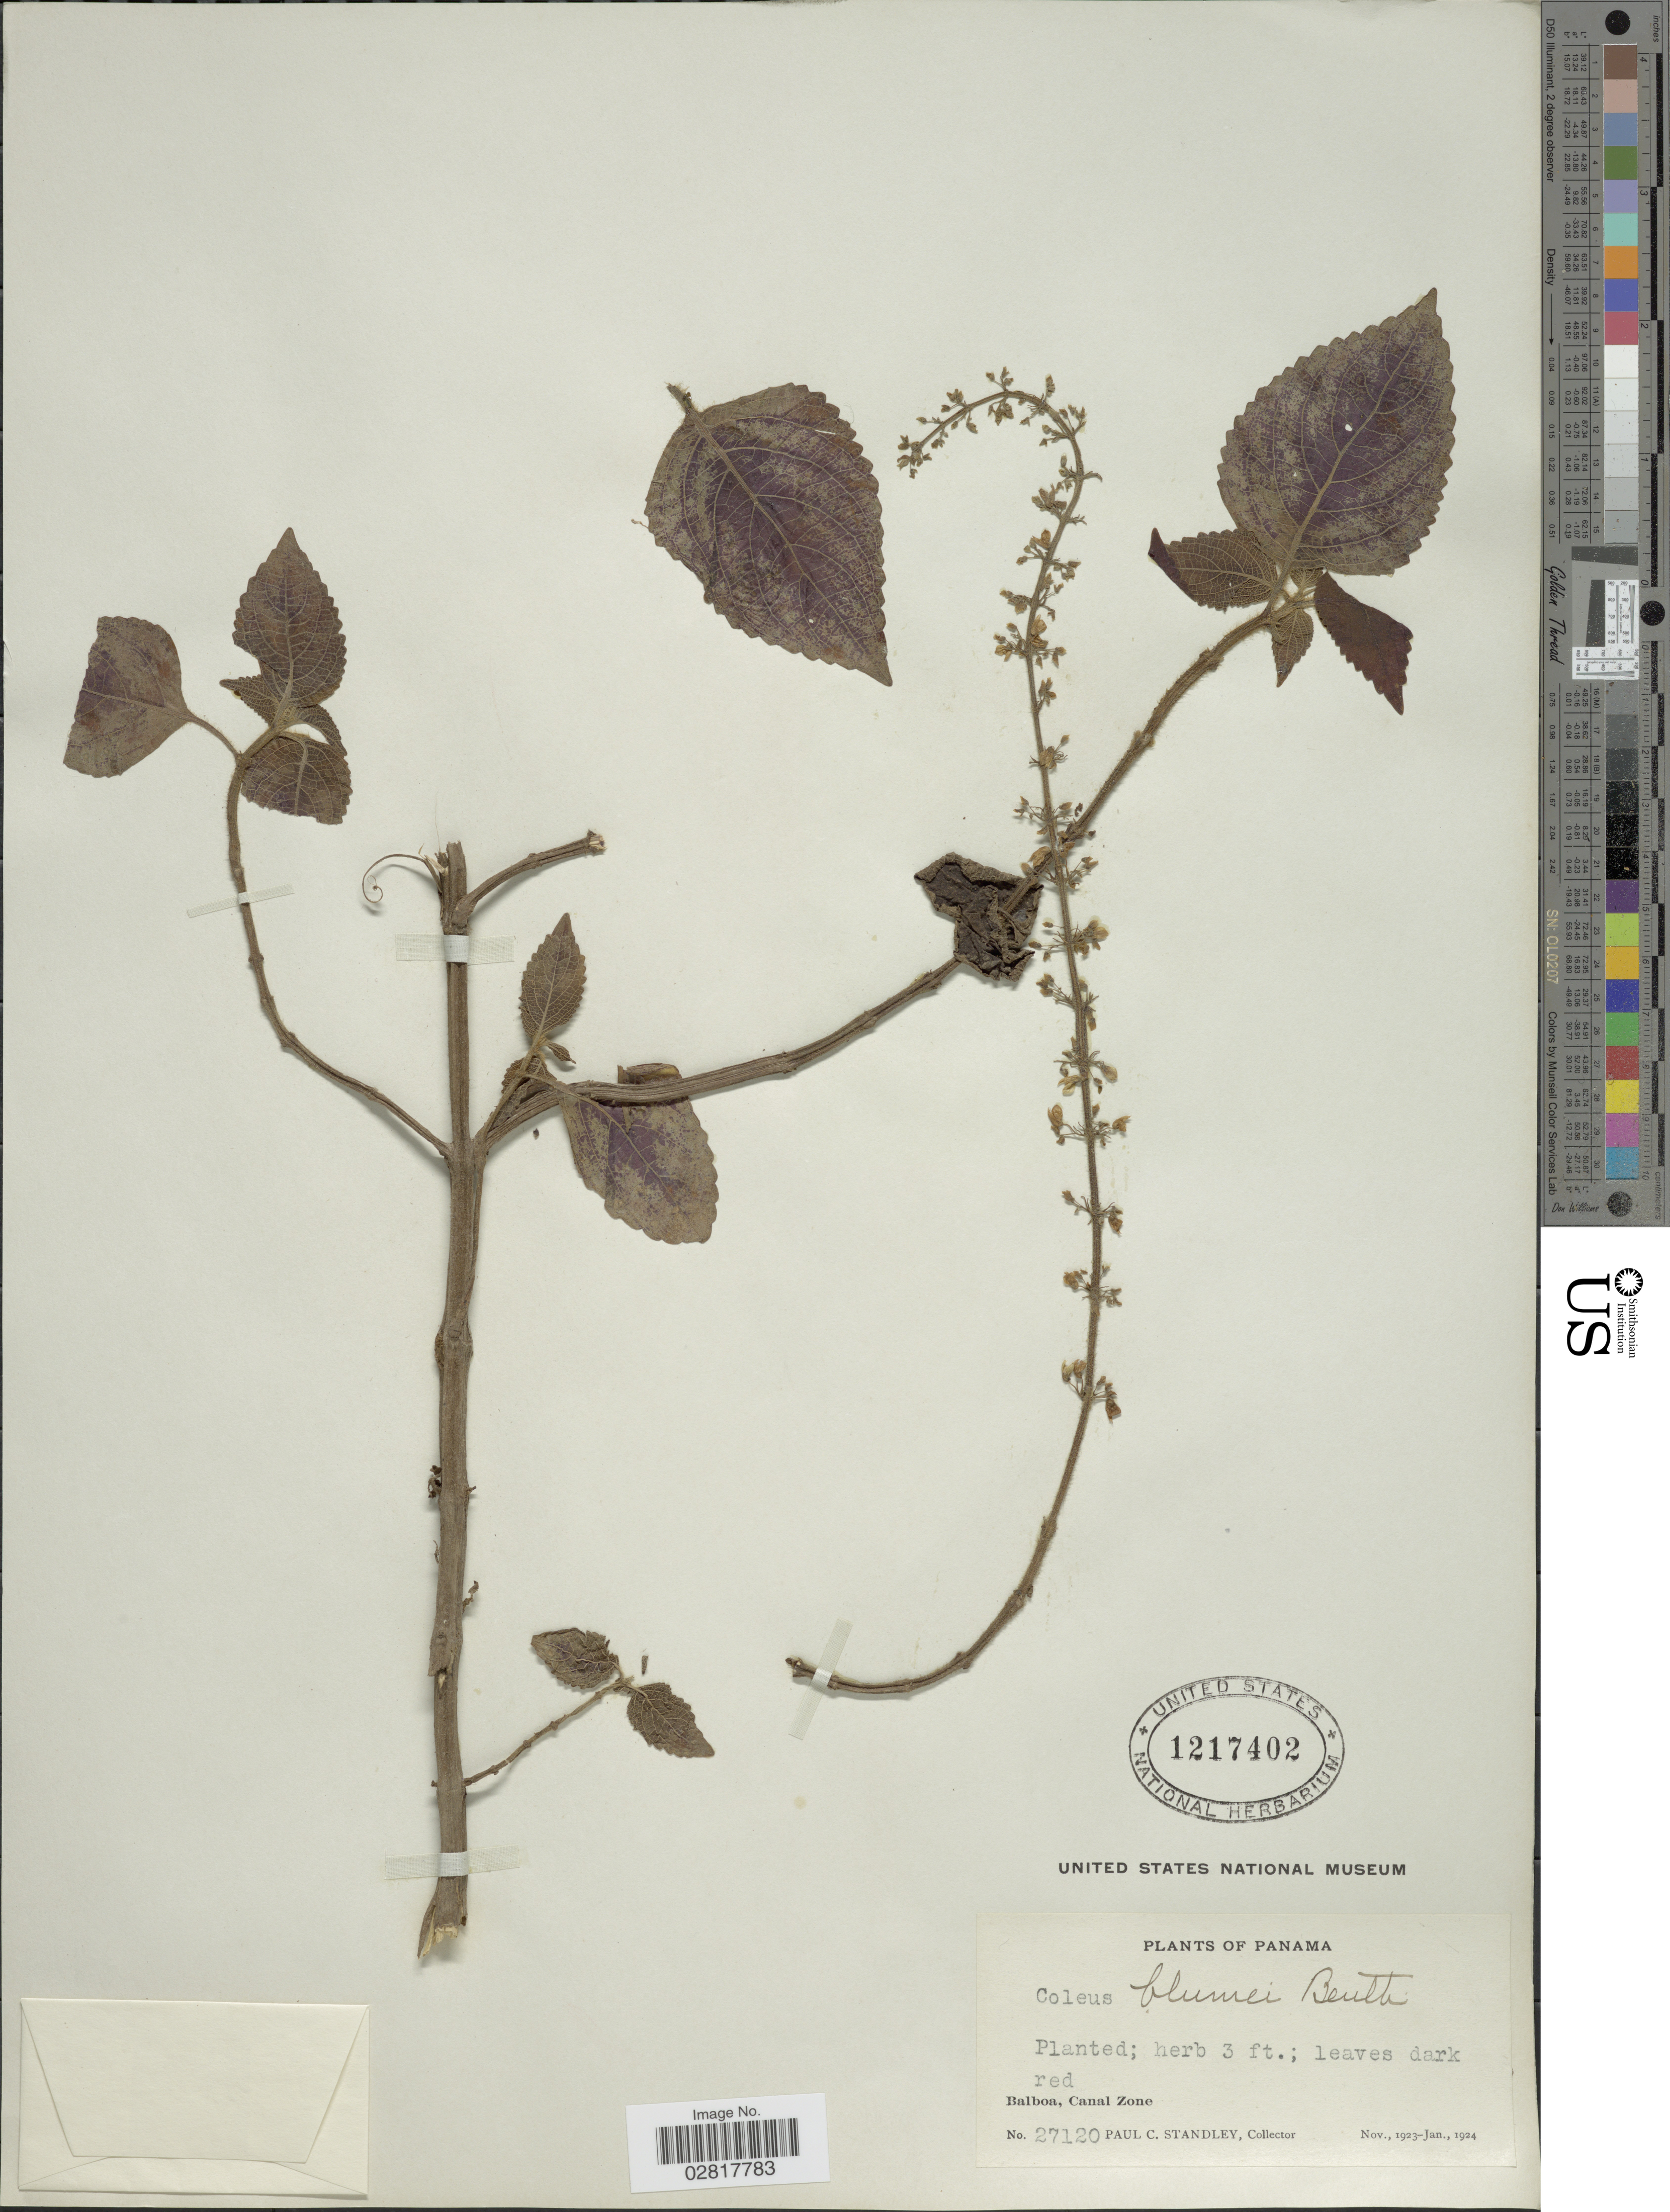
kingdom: Plantae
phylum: Tracheophyta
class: Magnoliopsida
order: Lamiales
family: Lamiaceae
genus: Plectranthus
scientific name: Plectranthus scutellarioides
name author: (L.) R. Br.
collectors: P. C. Standley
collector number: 27120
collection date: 1923-11/1924-01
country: Panama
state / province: Panamá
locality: Balboa, Canal Zone.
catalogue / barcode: US 1217402